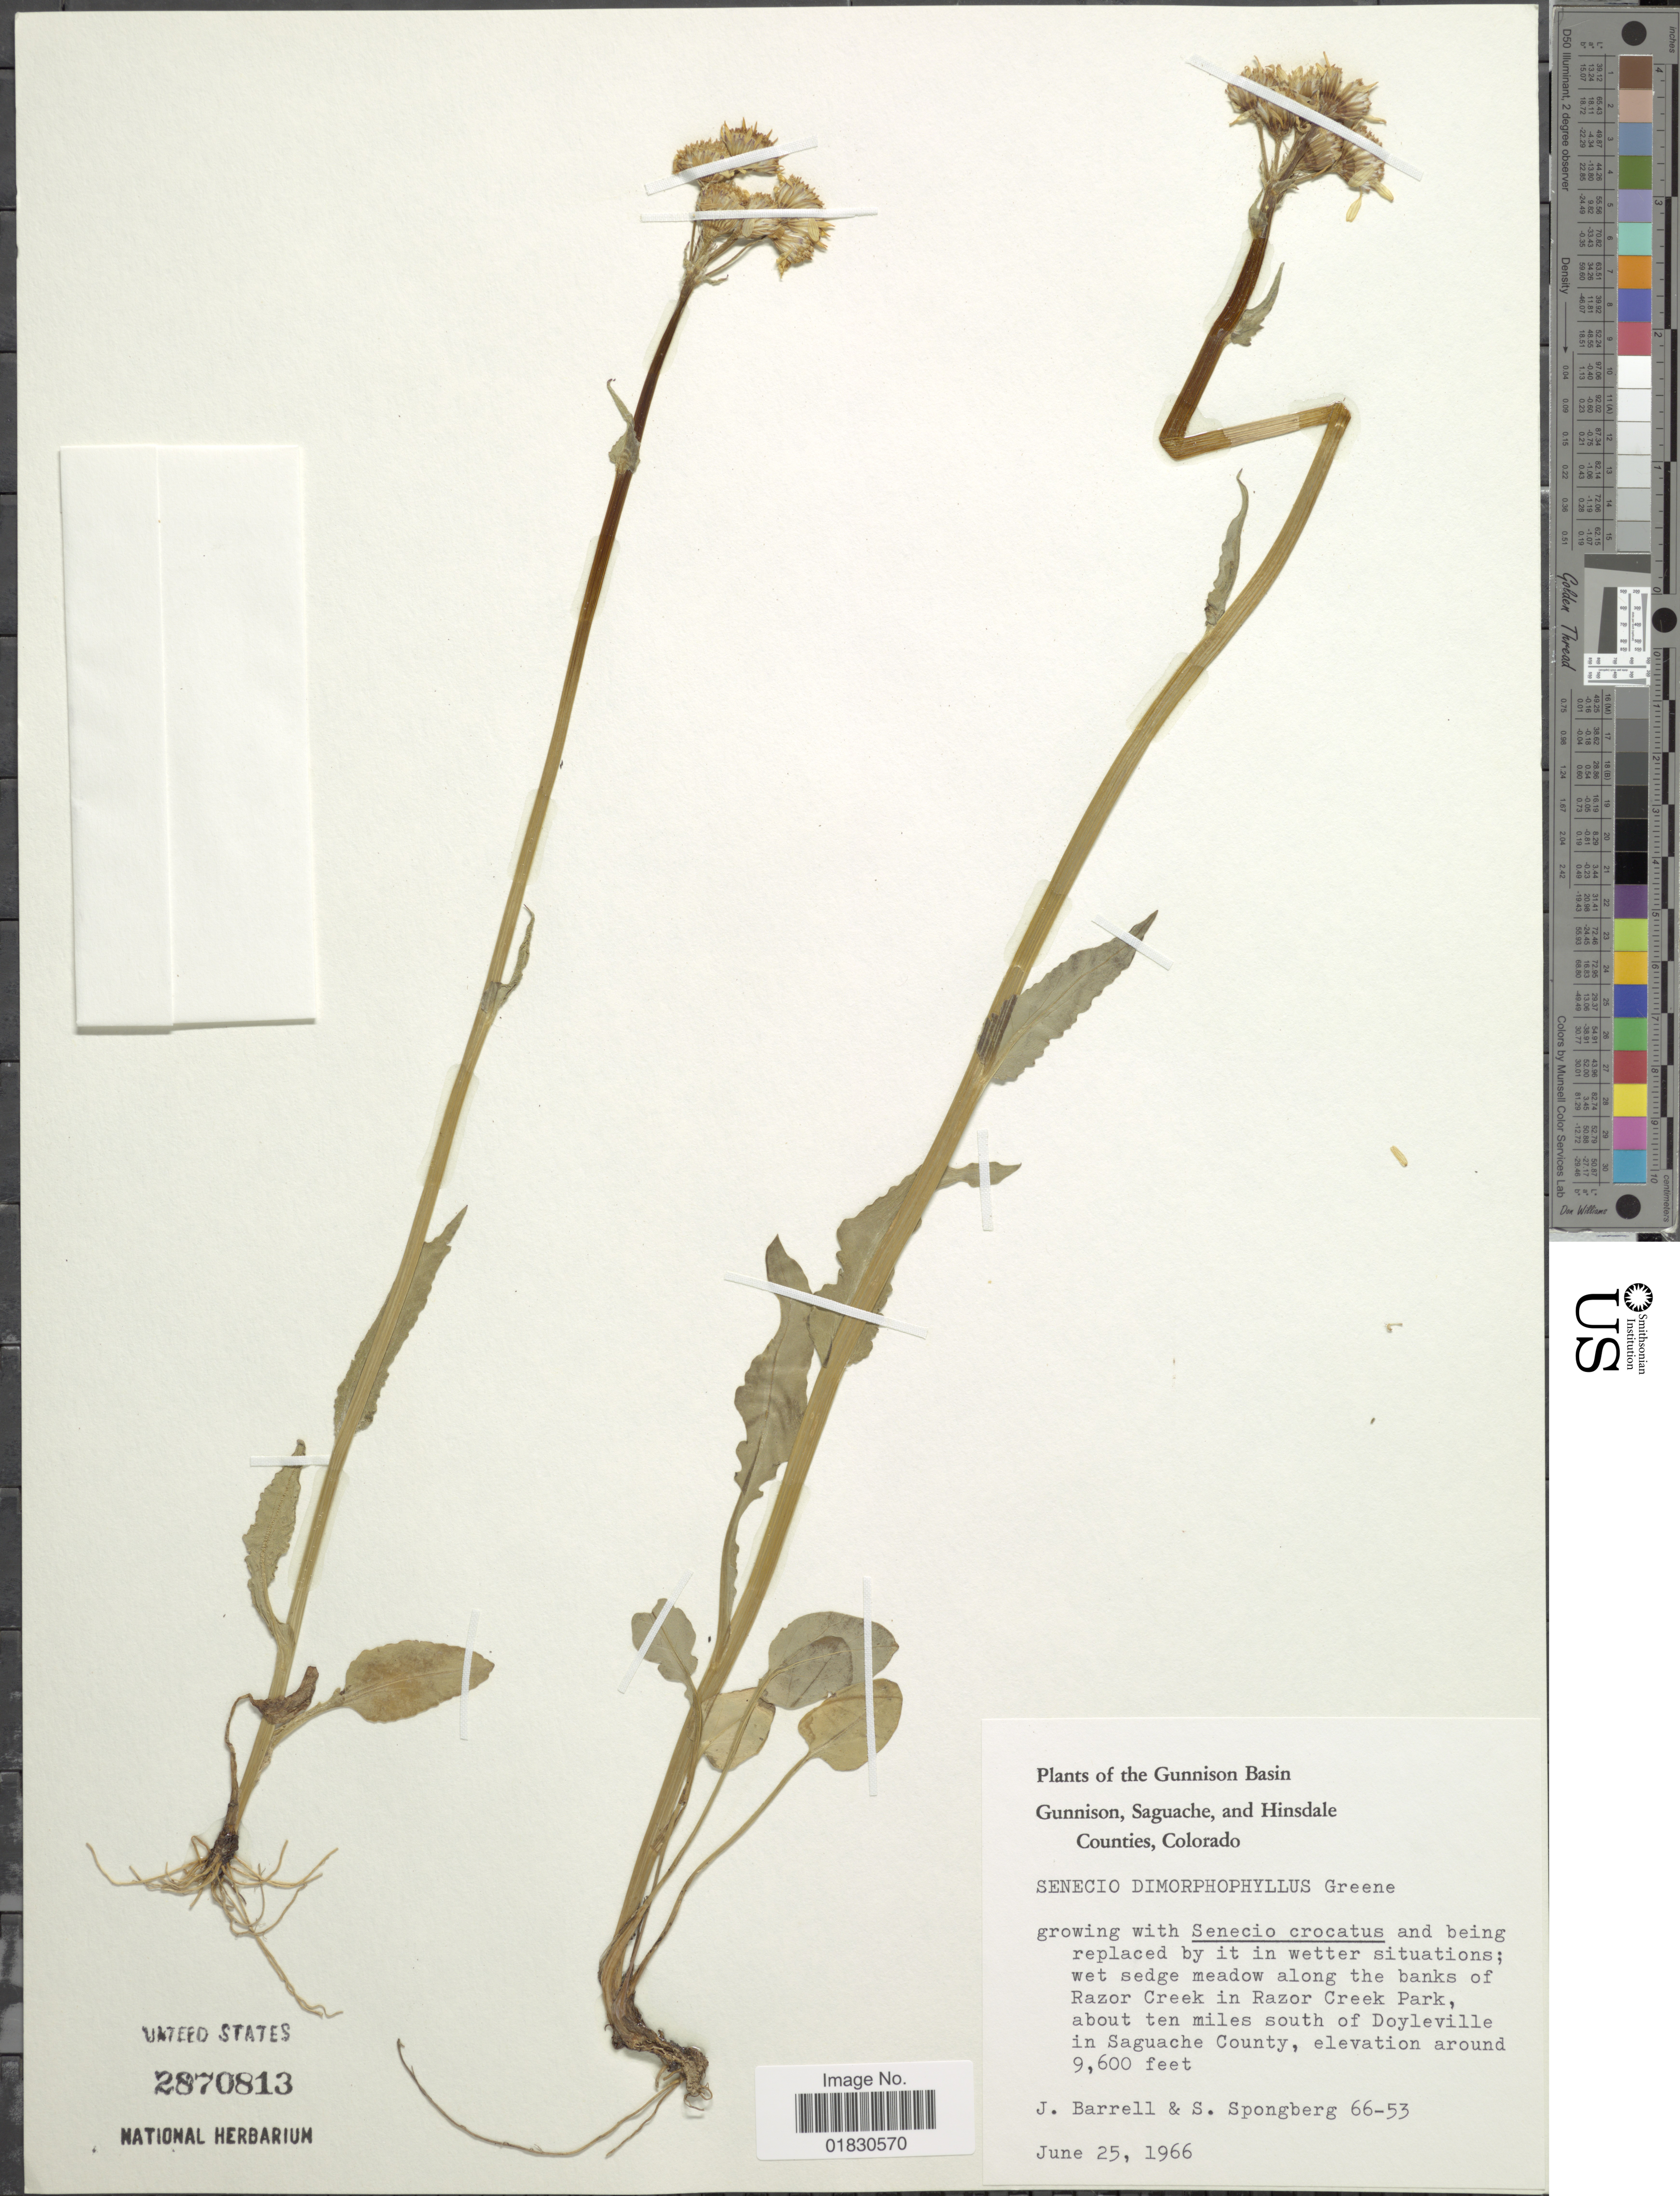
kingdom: Plantae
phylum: Tracheophyta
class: Magnoliopsida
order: Asterales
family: Asteraceae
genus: Packera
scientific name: Packera dimorphophylla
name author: (Greene) W.A. Weber & Á. Löve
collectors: J. Barrell & S. A.Spongberg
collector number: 66-53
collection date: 1966-06-25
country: United States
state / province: Colorado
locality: The Gunnison, Gunnison, Saguache, and Hinsdale Counties, Colorado, wet sedge meadow along the banks of Razor Creek in Razor Creek Park, about ten miles south of Doyleville in Saguache County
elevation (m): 2926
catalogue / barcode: US 2870813